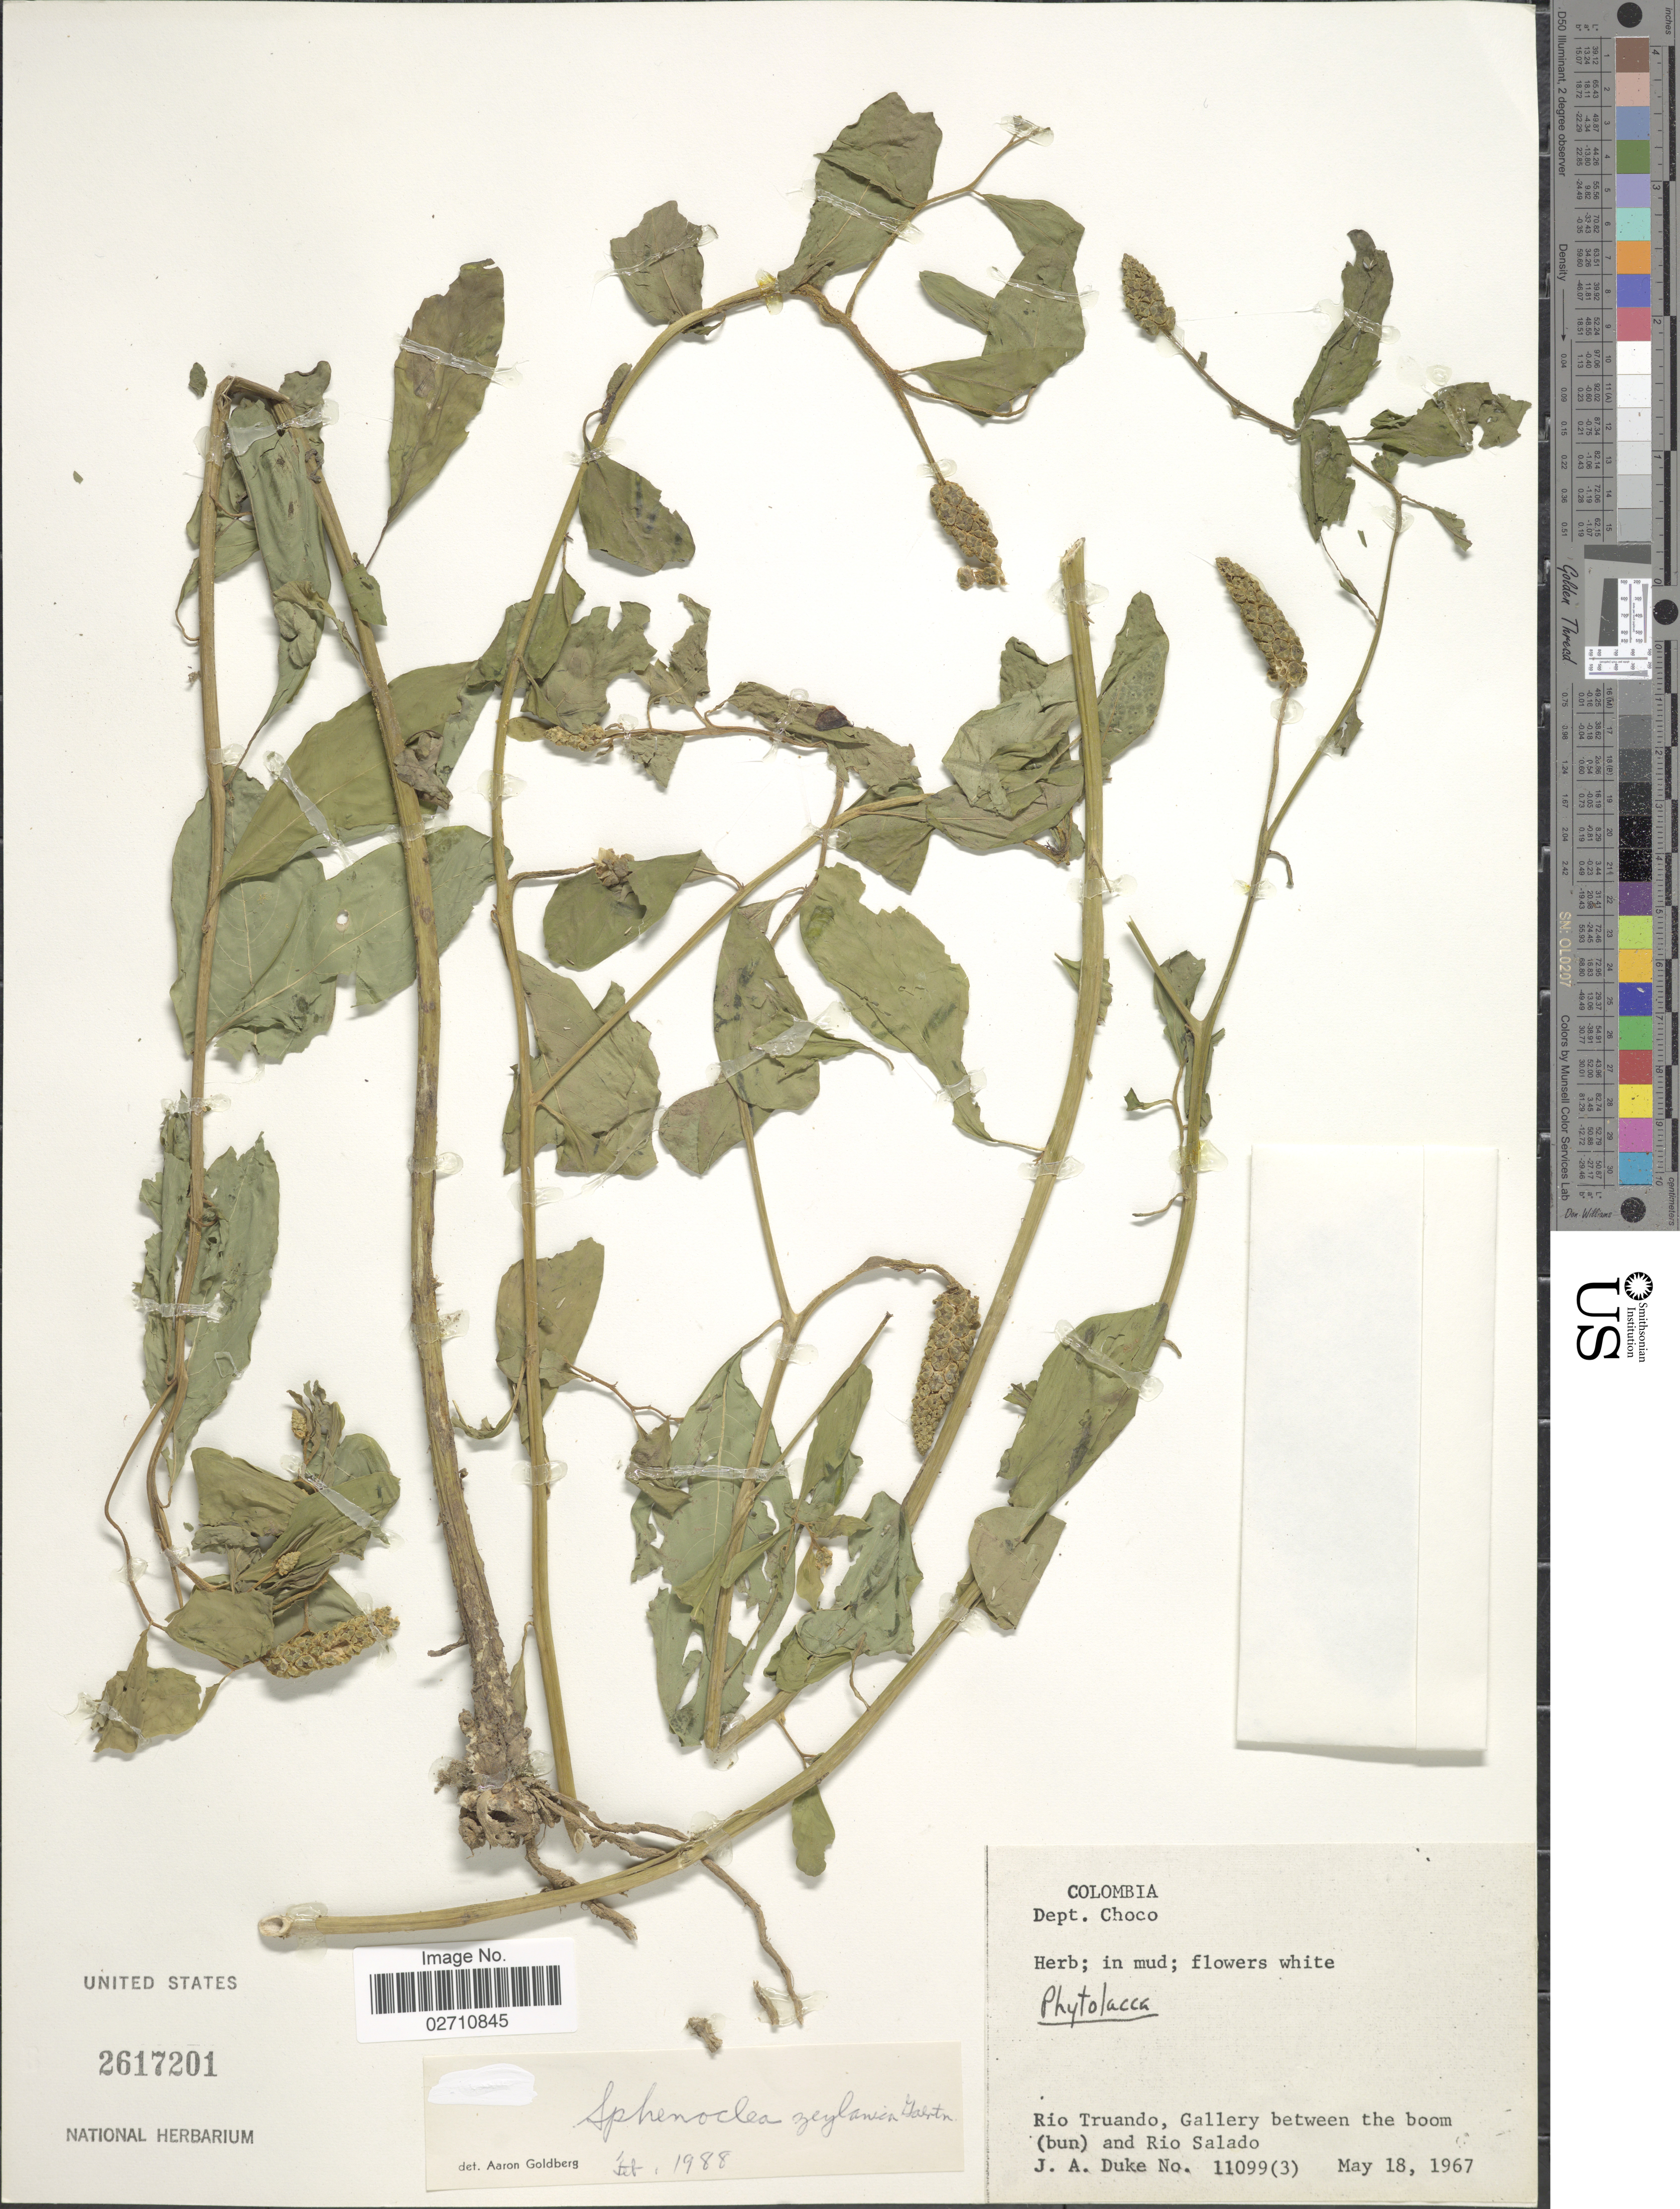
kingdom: Plantae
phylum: Tracheophyta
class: Magnoliopsida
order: Solanales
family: Sphenocleaceae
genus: Sphenoclea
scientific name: Sphenoclea zeylanica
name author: Gaertn.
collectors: J. A. Duke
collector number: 11099 (3)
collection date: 1967-05-18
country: Colombia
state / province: Chocó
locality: Rio Truando, Gallery between the boom (bun) and Rio Salado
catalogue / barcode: US 2617201